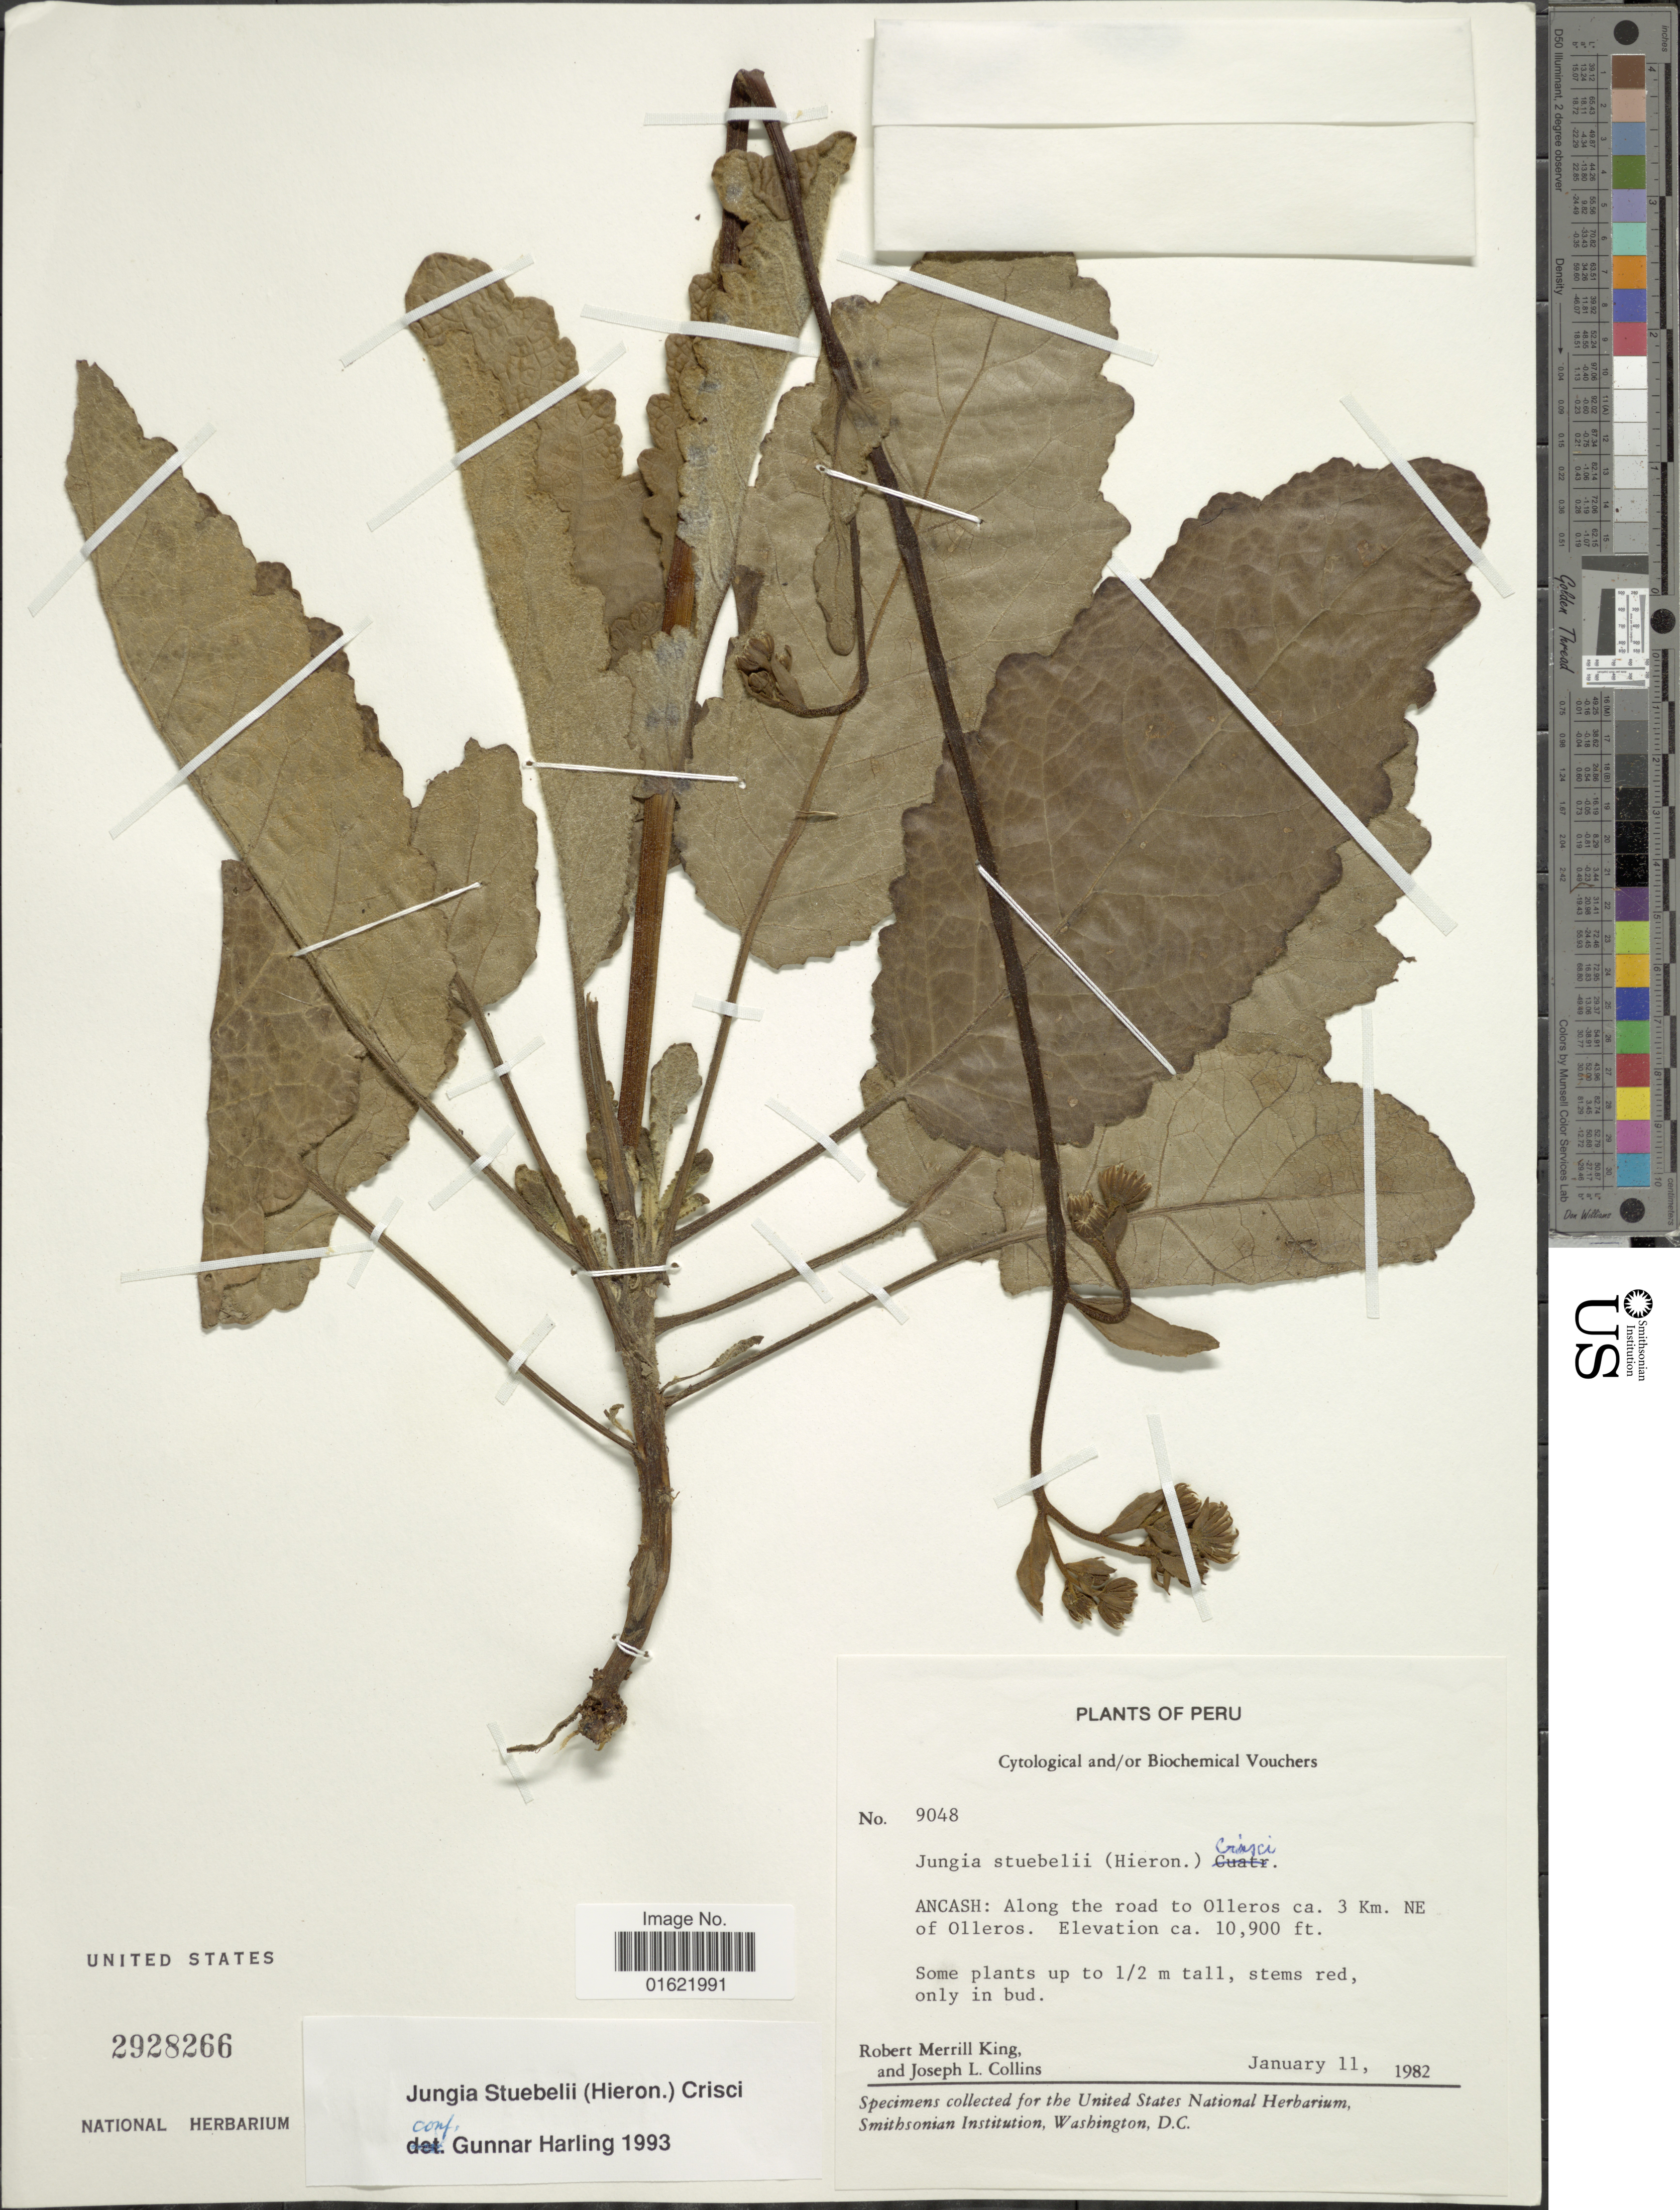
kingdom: Plantae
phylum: Tracheophyta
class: Magnoliopsida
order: Asterales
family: Asteraceae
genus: Jungia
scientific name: Jungia stuebelli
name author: (Hieron.) Crisci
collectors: R. M. King & J. L. Collins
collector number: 9048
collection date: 1982-01-11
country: Peru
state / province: Ancash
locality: Along the road to Olleros, 3 km. NE of Olleros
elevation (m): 3322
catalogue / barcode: US 2928266